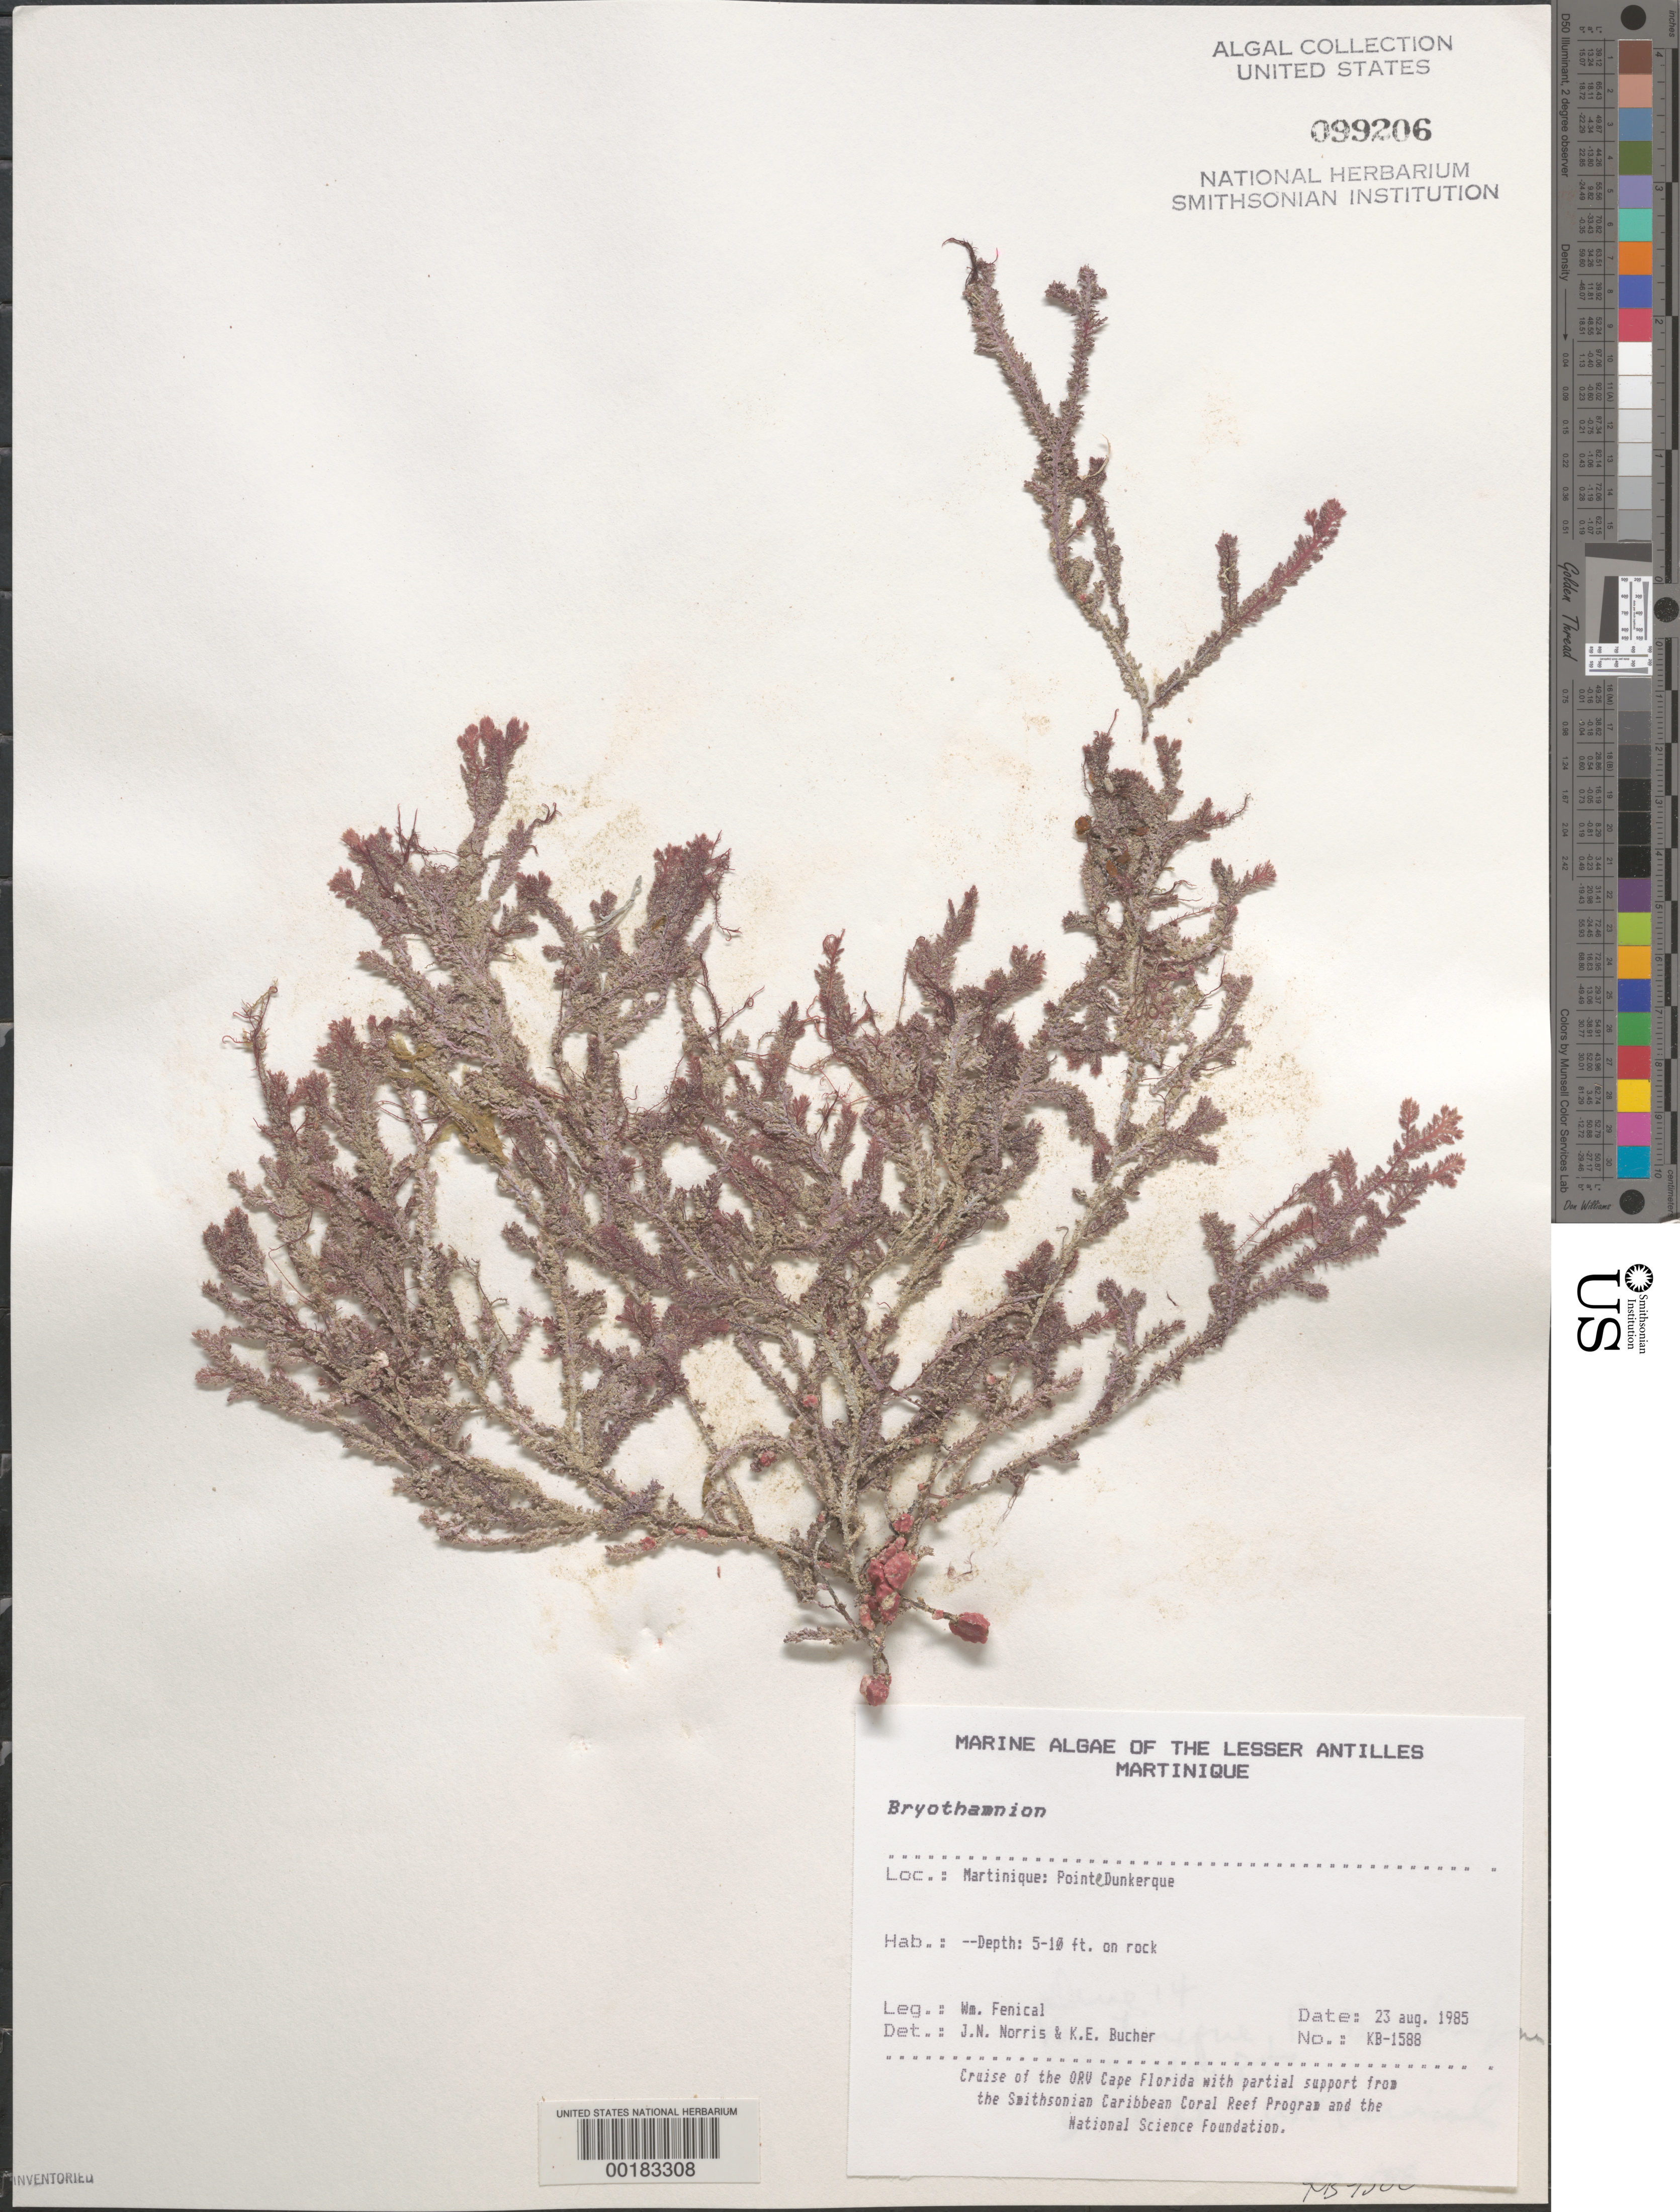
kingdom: Plantae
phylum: Rhodophyta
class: Florideophyceae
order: Ceramiales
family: Rhodomelaceae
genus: Bryothamnion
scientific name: Bryothamnion sp.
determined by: Norris, J. N.; Bucher, K. E.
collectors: W. Fenical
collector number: Kb-1588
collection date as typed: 23 Aug 1985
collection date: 1985-08-23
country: Martinique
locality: Pointe Dunkerque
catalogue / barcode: US 99206